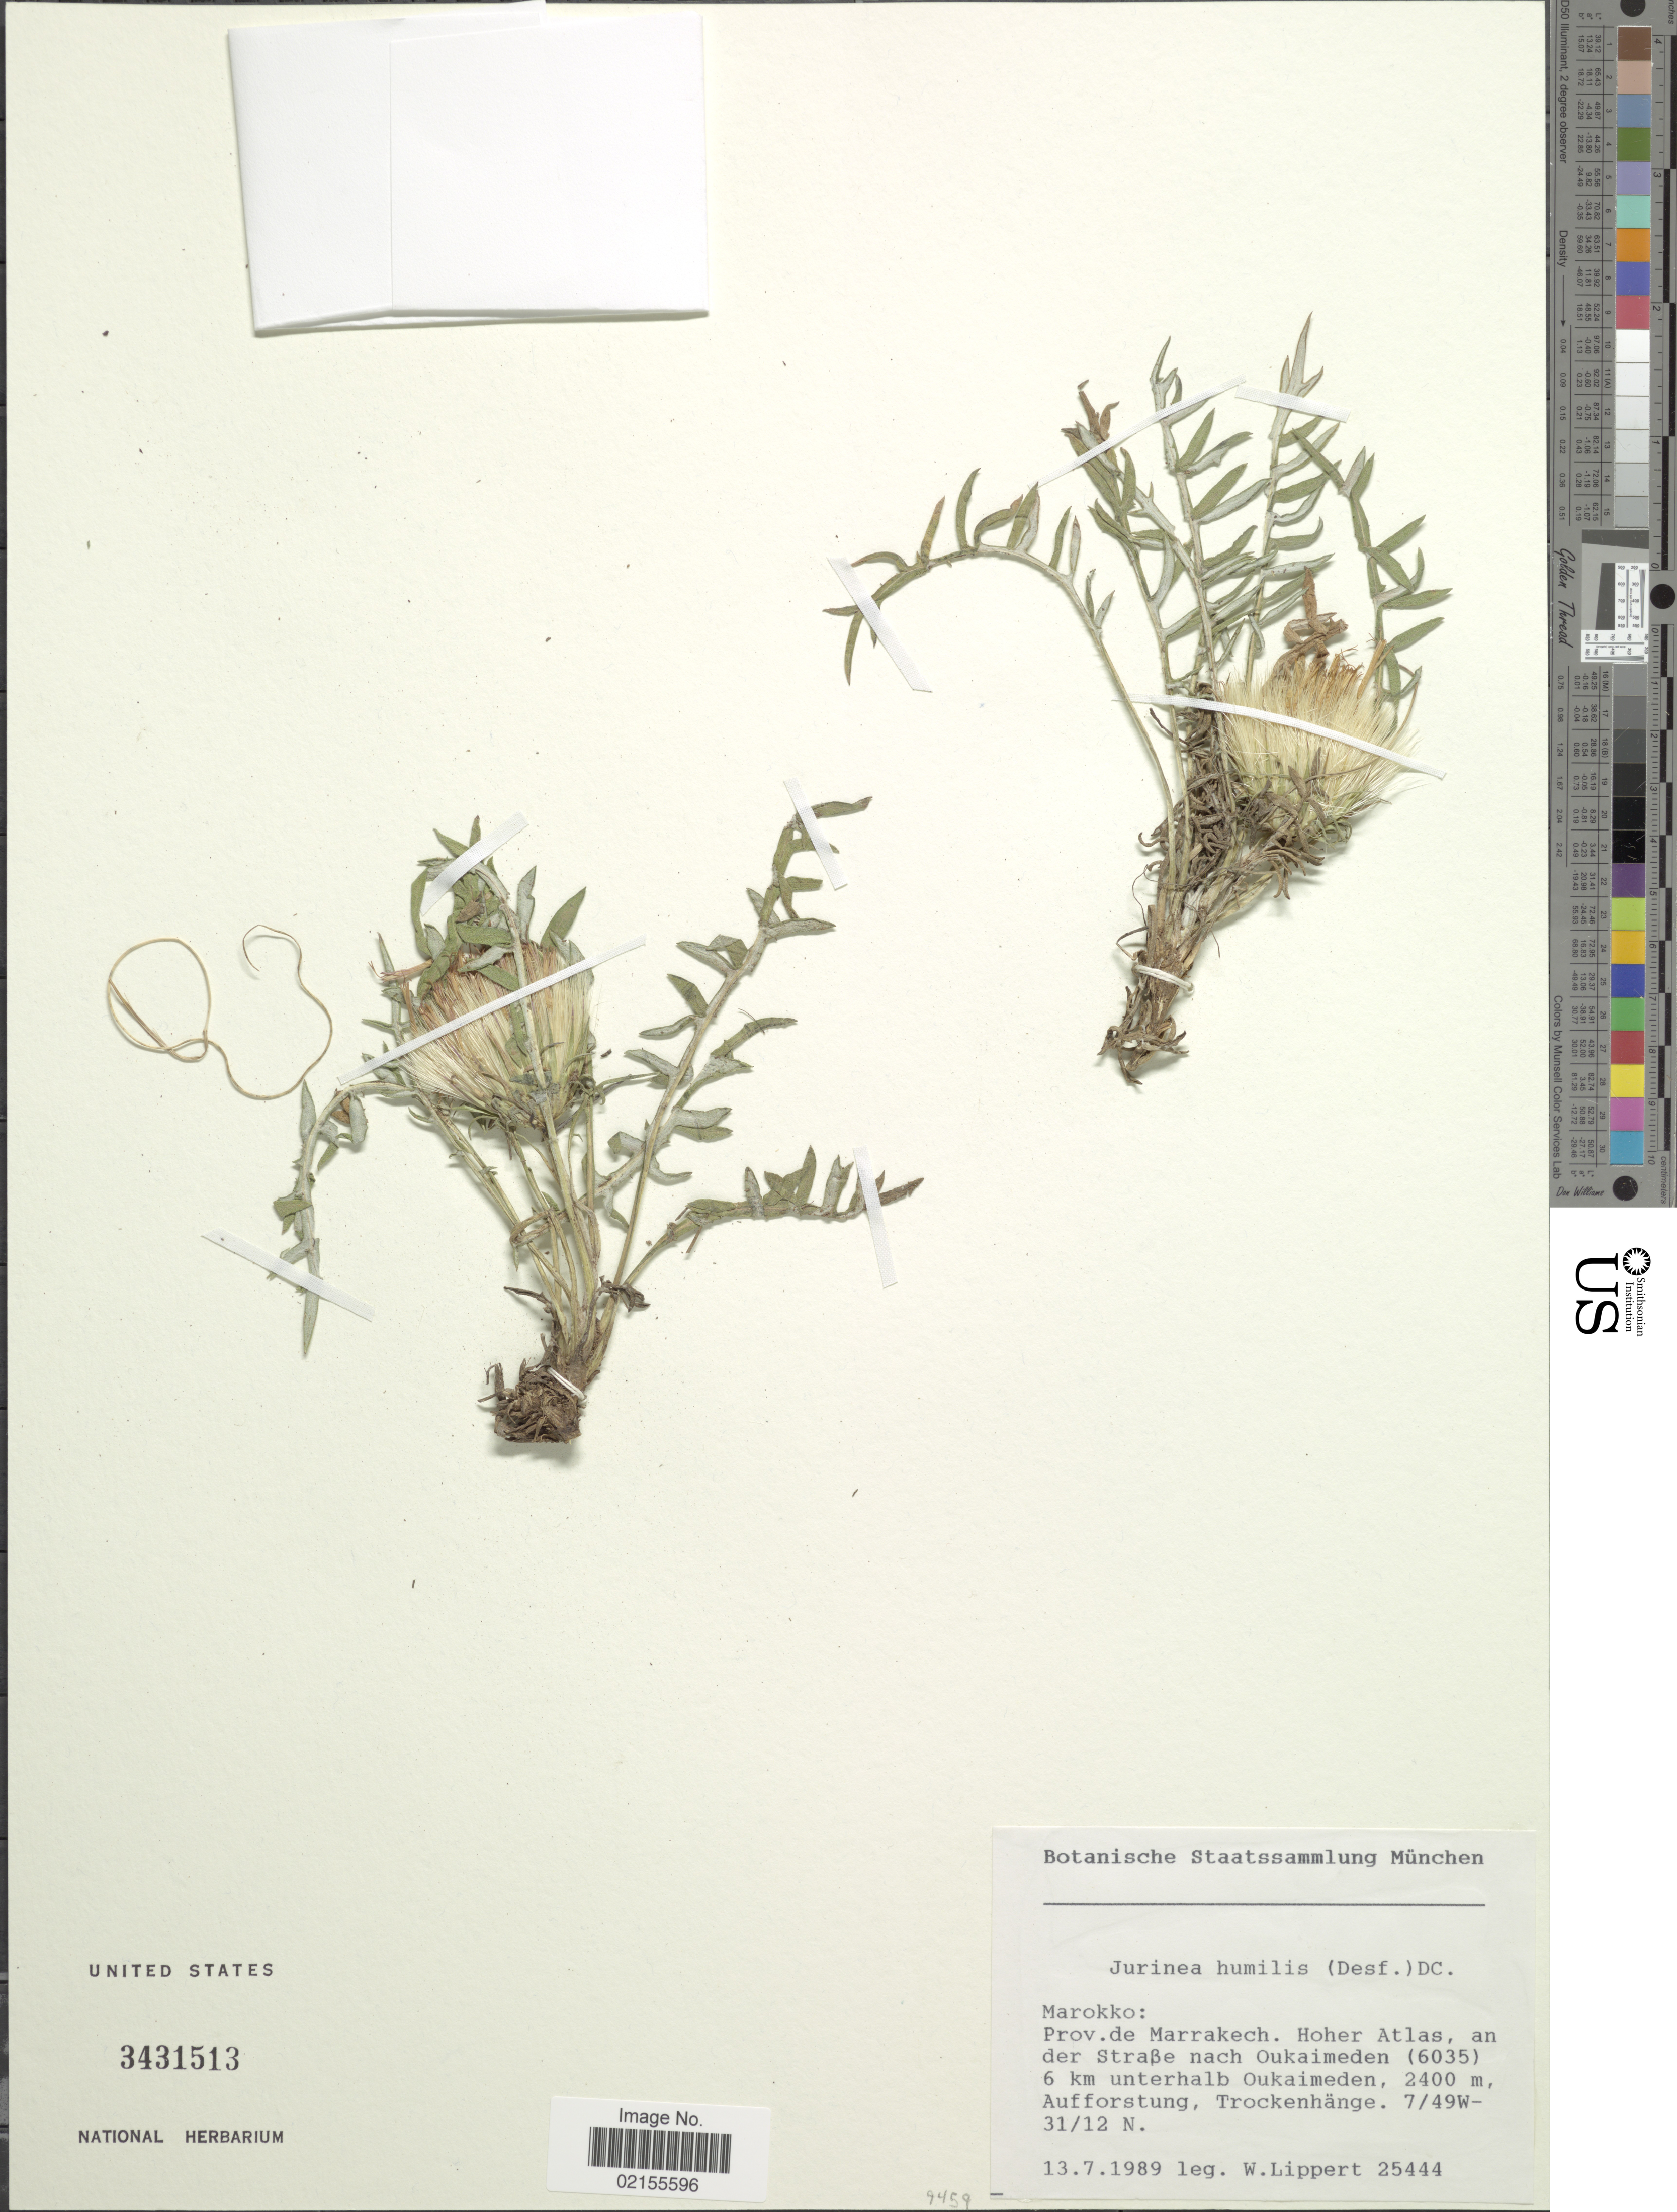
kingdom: Plantae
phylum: Tracheophyta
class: Magnoliopsida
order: Asterales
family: Asteraceae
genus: Jurinea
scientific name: Jurinea humilis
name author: (Desf.) DC.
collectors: W. Lippert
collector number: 25444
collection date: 1989-07-13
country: Morocco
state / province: Marrakech-Tensift-Al Haouz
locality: Prov. de Marrakech. Hoher Atlas, an der Straße nach Oukaimedn (6035) 6 km unterhalb Oukaimeden, Aufforstung, Trockenhänge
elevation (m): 2400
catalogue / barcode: US 3431513